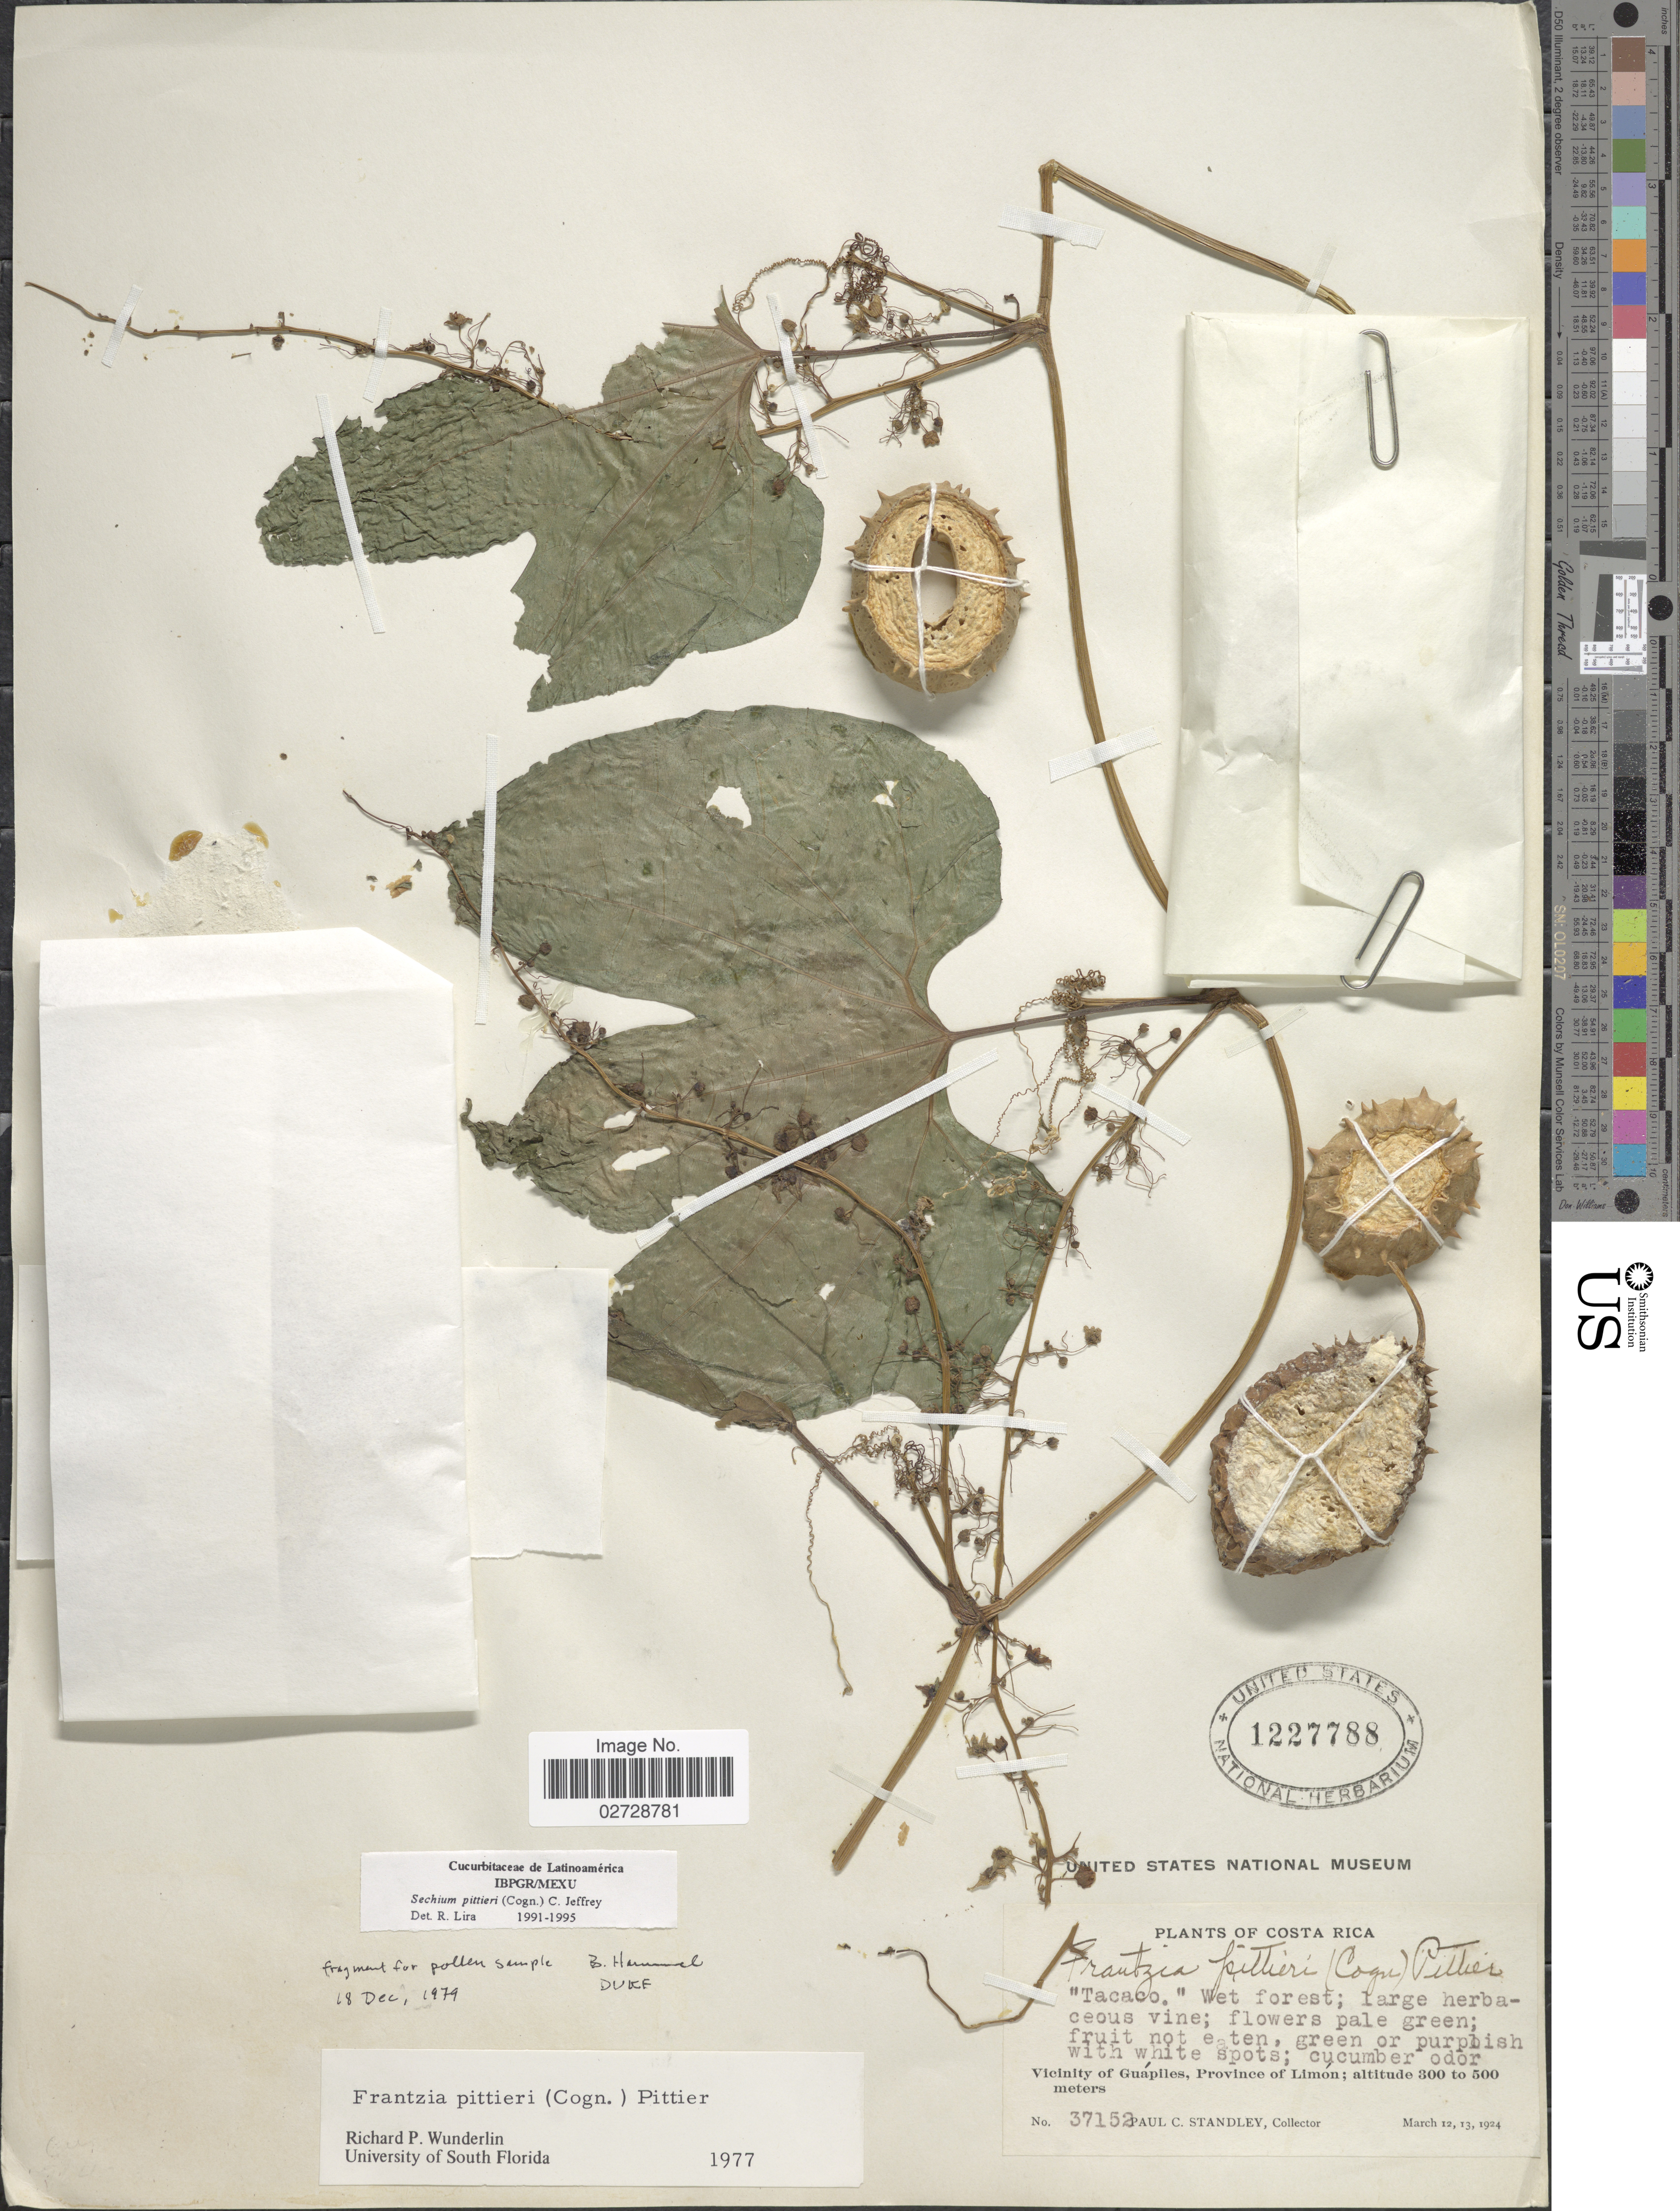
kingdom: Plantae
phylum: Tracheophyta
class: Magnoliopsida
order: Cucurbitales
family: Cucurbitaceae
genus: Sechium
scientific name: Sechium pittieri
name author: (Cogn.) C. Jeffrey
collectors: P. C. Standley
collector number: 37152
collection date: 1924-03-12/1924-03-13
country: Costa Rica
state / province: Limón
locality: Vicinity of Guápiles.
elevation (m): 300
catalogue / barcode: US 1227788